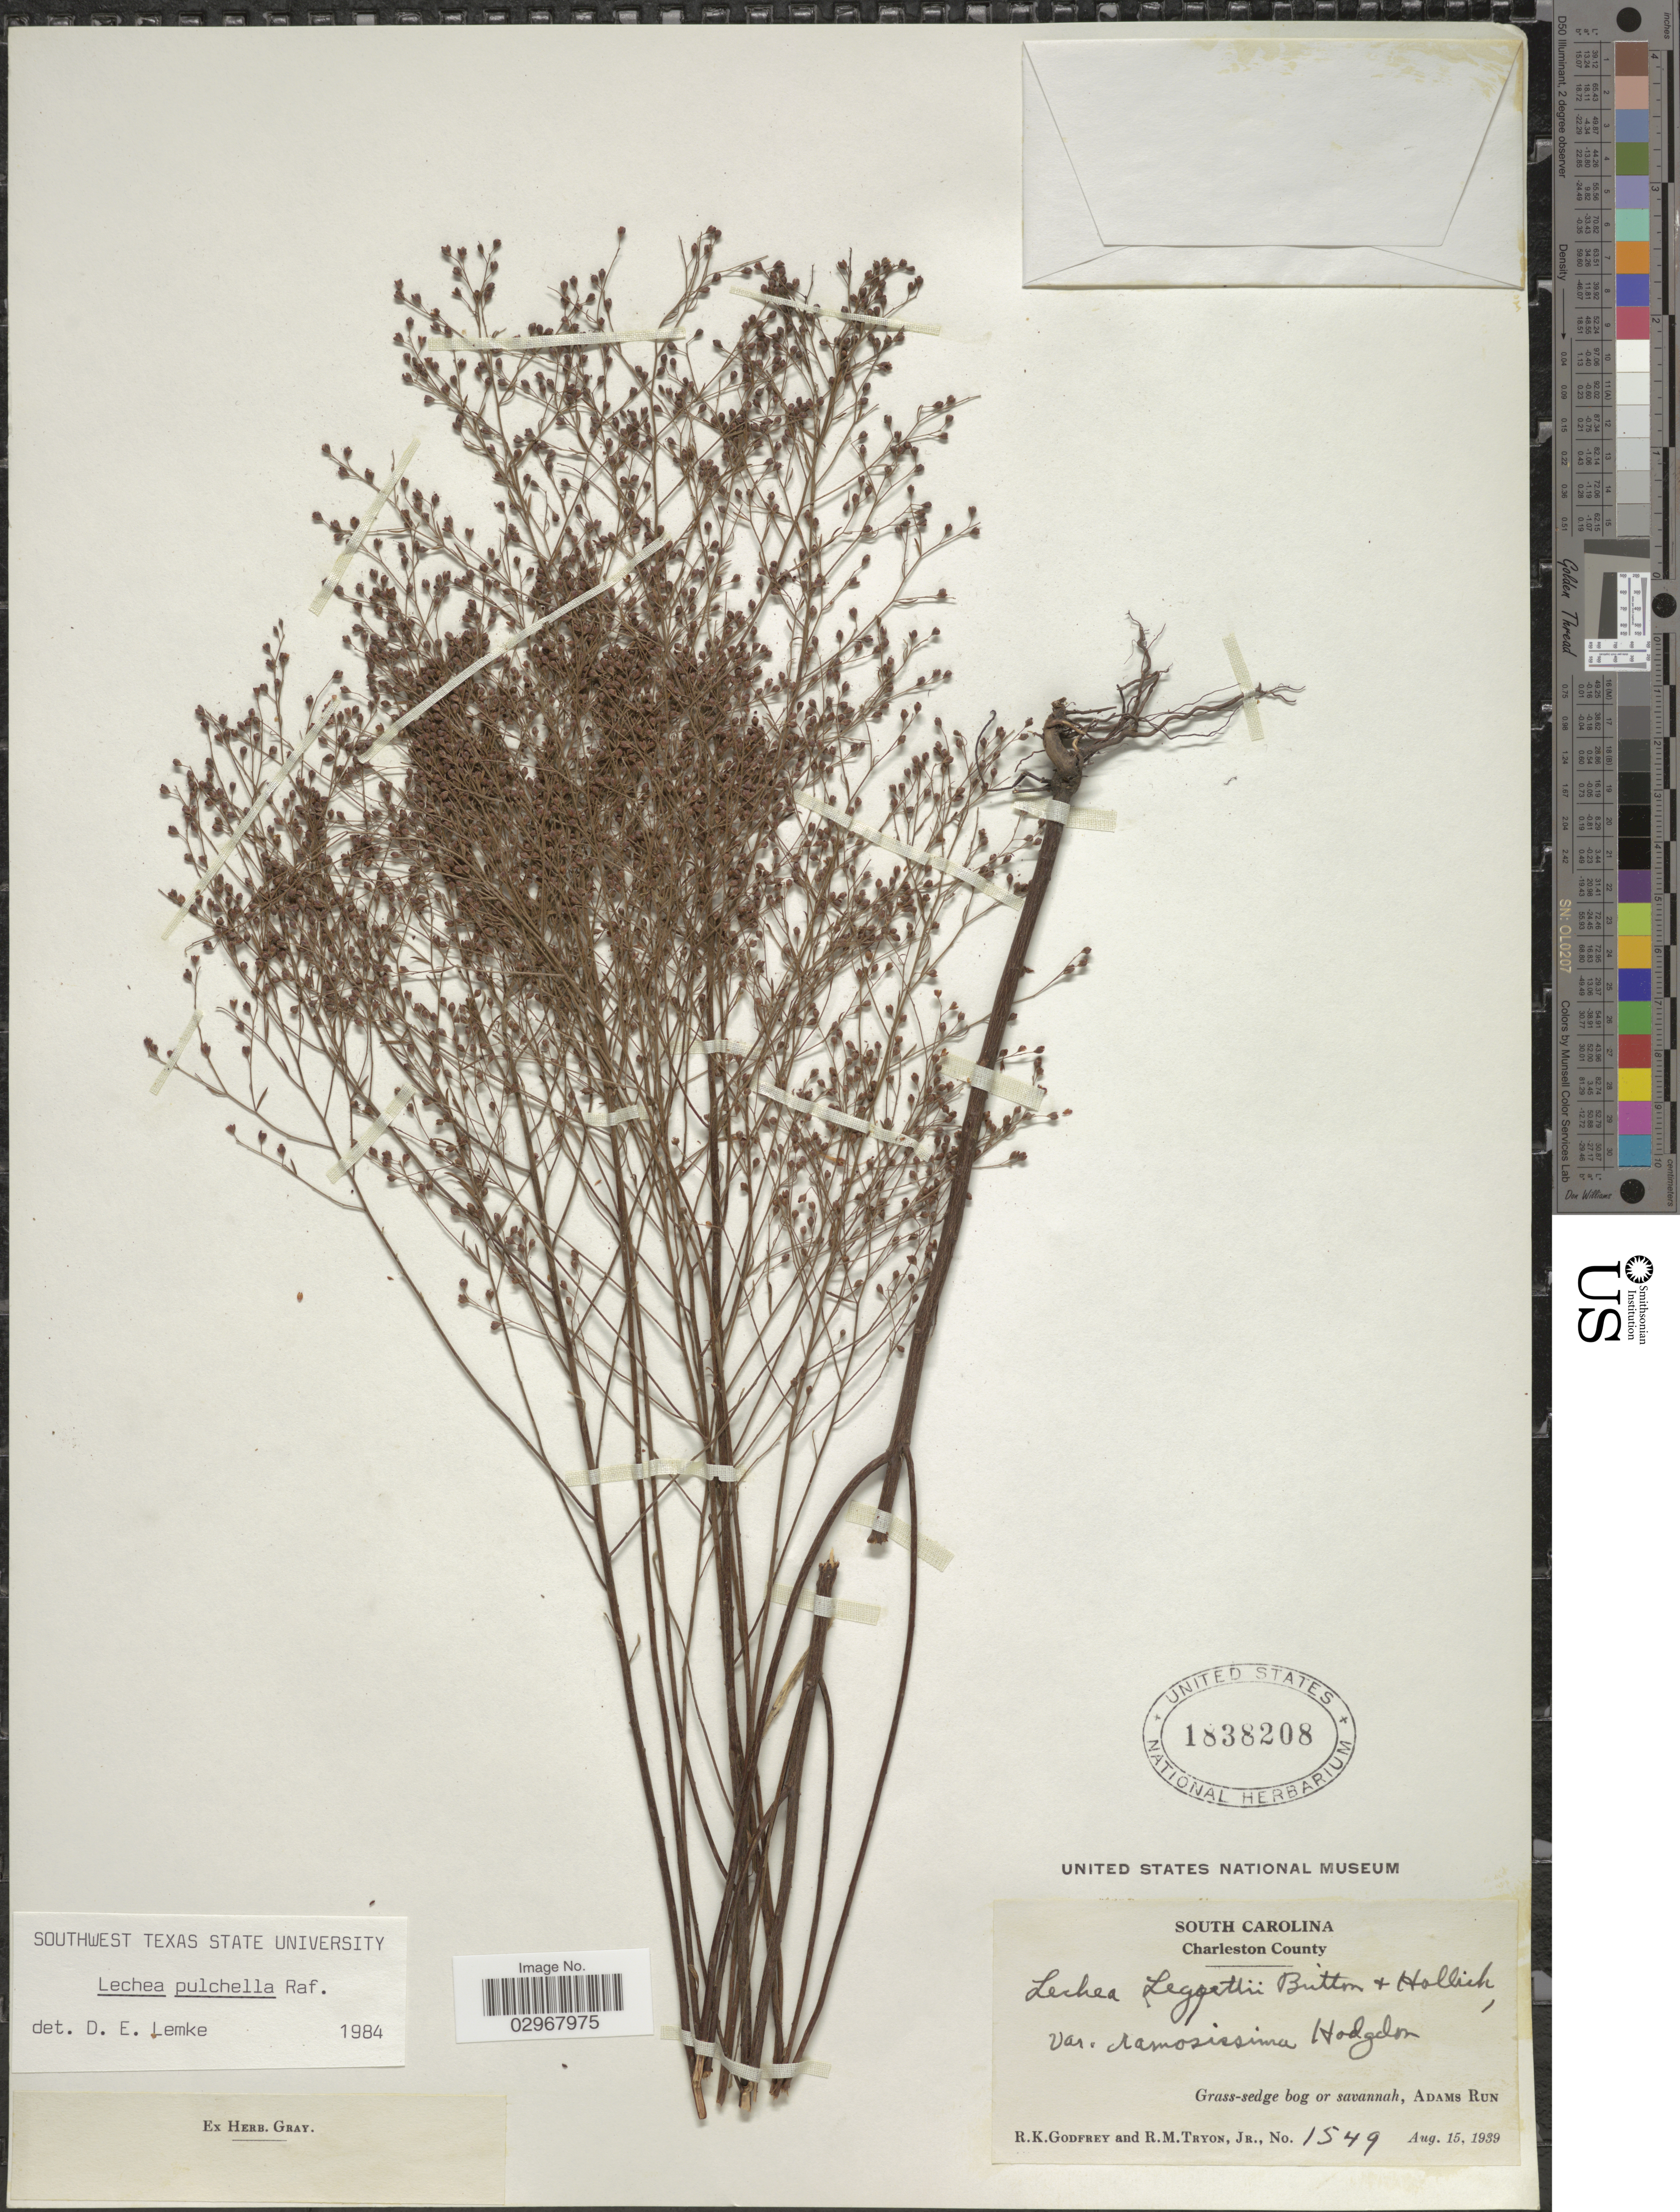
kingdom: Plantae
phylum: Tracheophyta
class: Magnoliopsida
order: Malvales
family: Cistaceae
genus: Lechea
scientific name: Lechea pulchella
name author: Raf.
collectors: R. K. Godfrey & R. Tryon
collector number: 1549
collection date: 1939-08-15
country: United States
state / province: South Carolina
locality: Charleston County. Grass-sedge bog or savannah, Adams Run.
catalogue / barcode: US 1838208